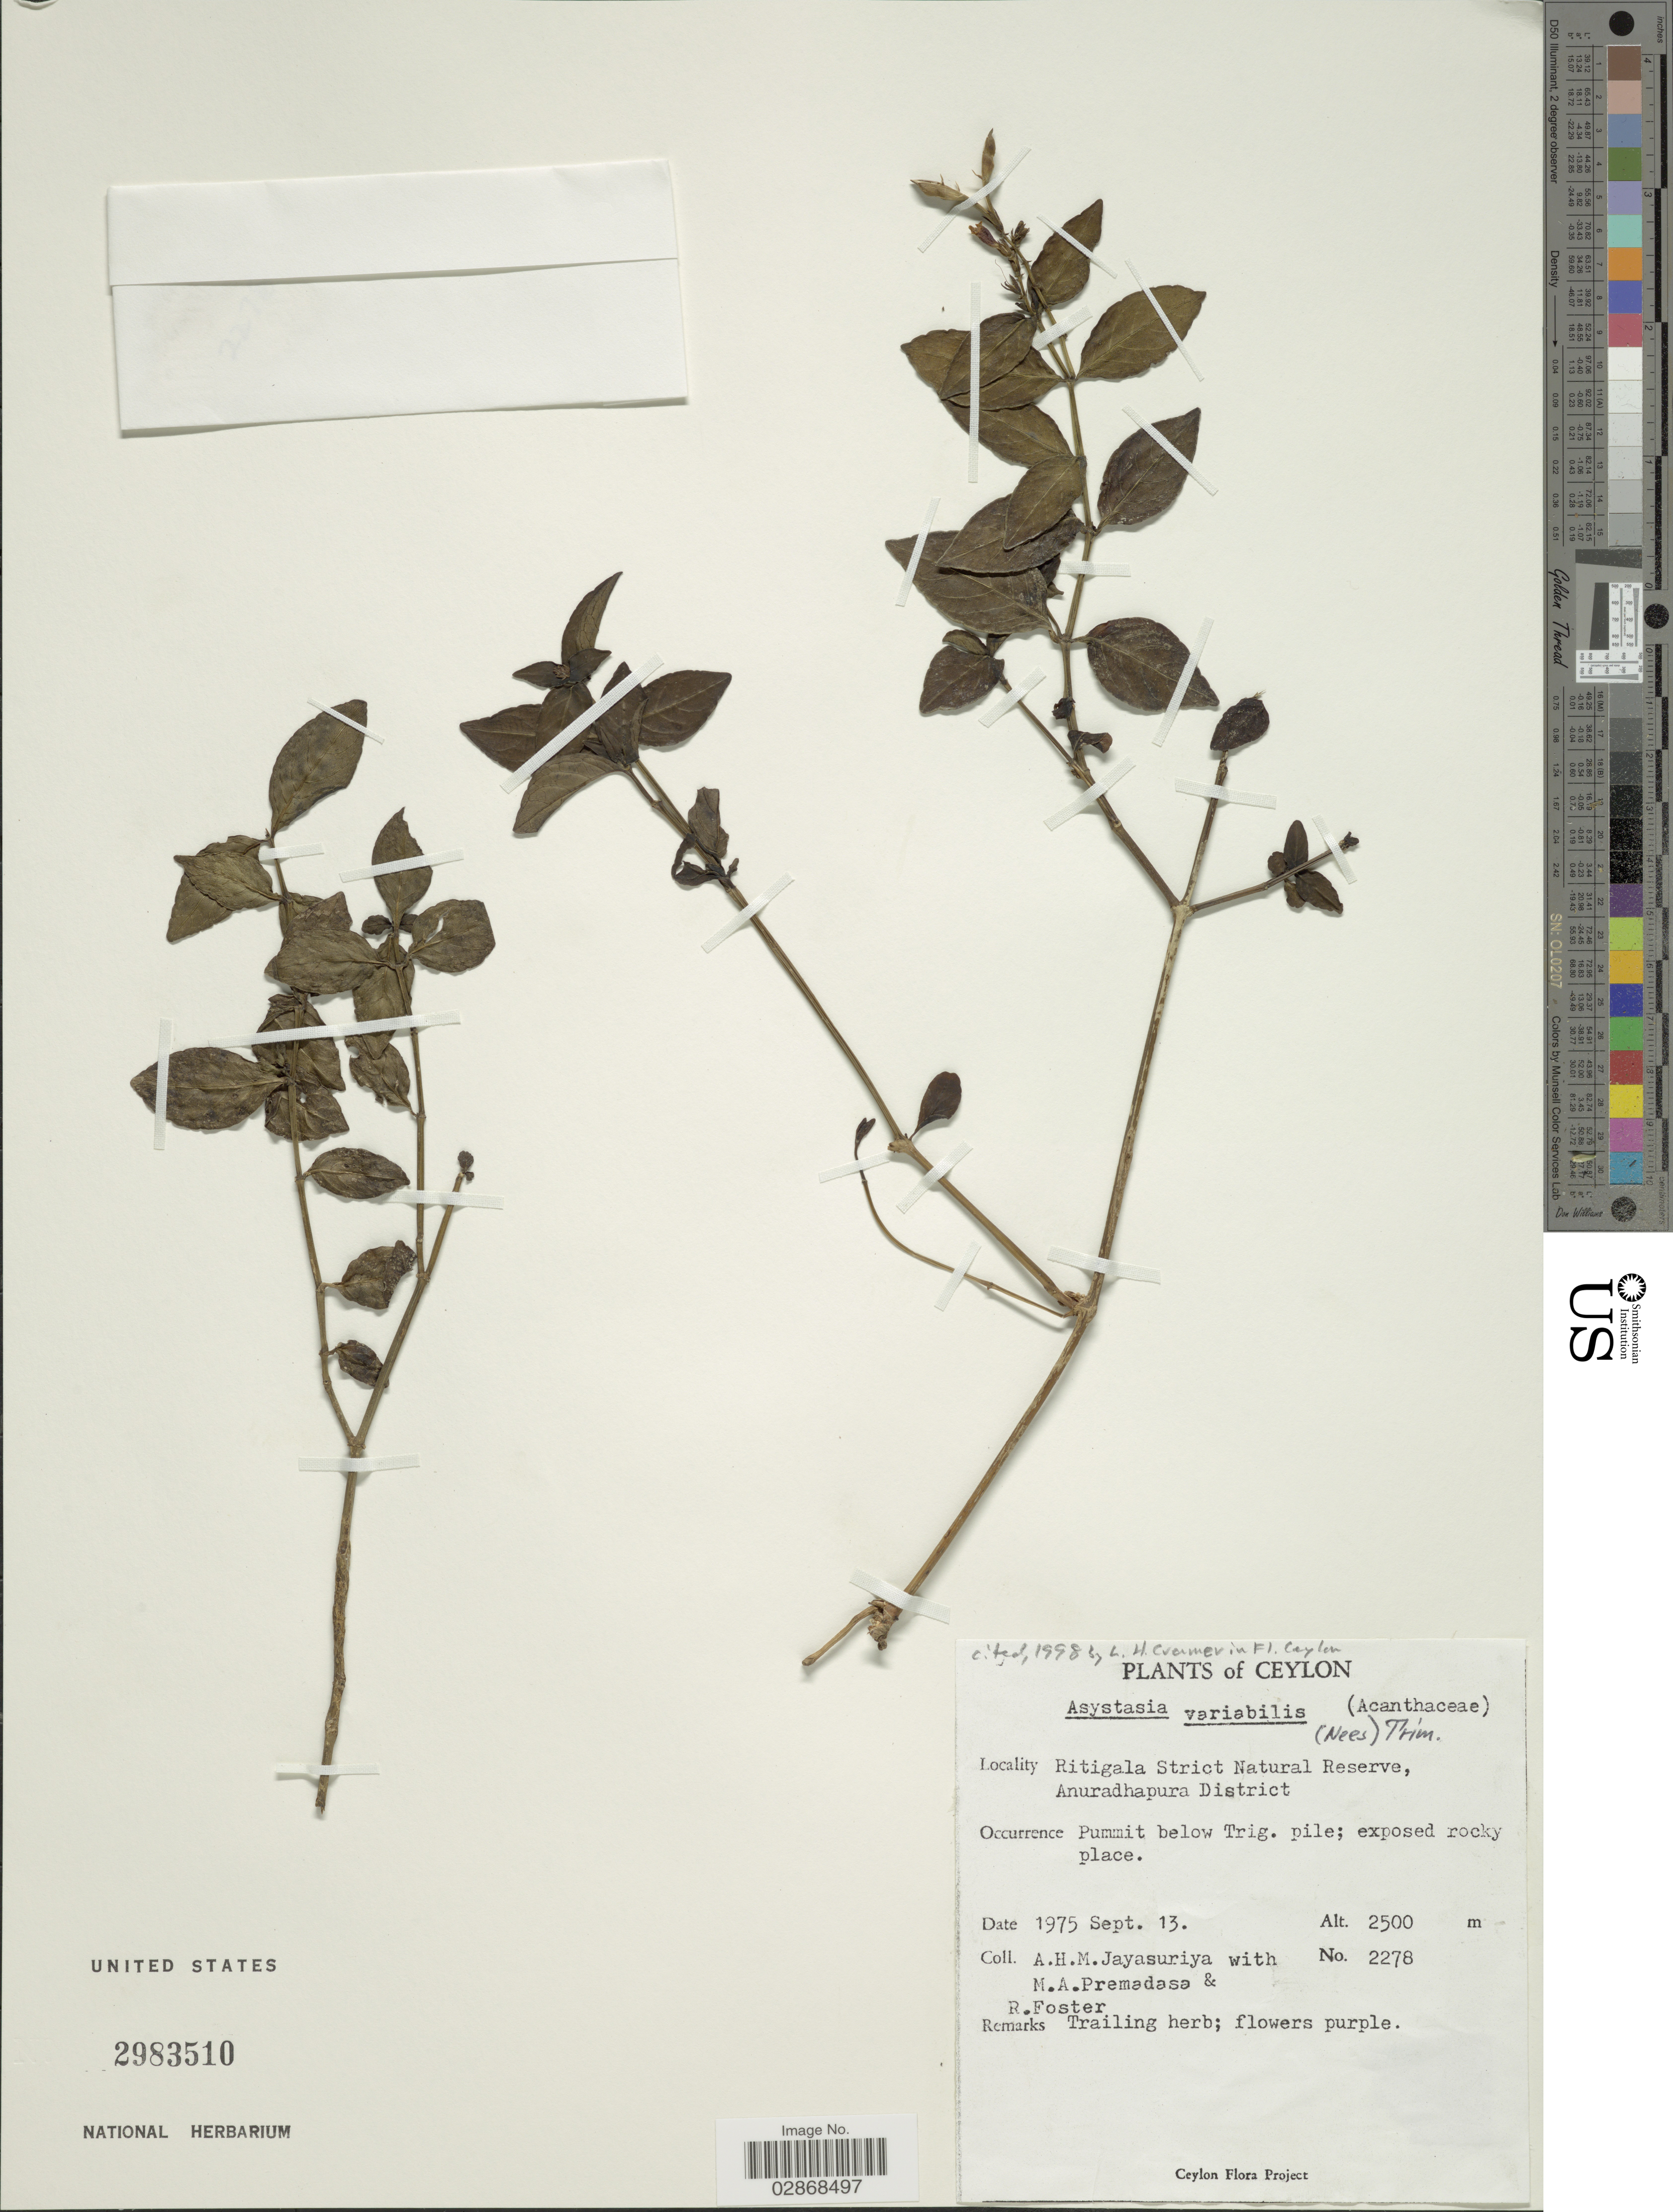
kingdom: Plantae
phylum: Tracheophyta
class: Magnoliopsida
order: Lamiales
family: Acanthaceae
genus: Asystasia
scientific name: Asystasia variabilis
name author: Trimen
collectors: A. H. Jayasuriya, M. Premadasa & R. Foster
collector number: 2278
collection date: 1975-09-13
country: Sri Lanka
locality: Ceylon. Ritigala Strict Natural Reserve, Anuradhapura District. Pummit below Trig.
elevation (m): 2500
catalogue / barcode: US 2983510